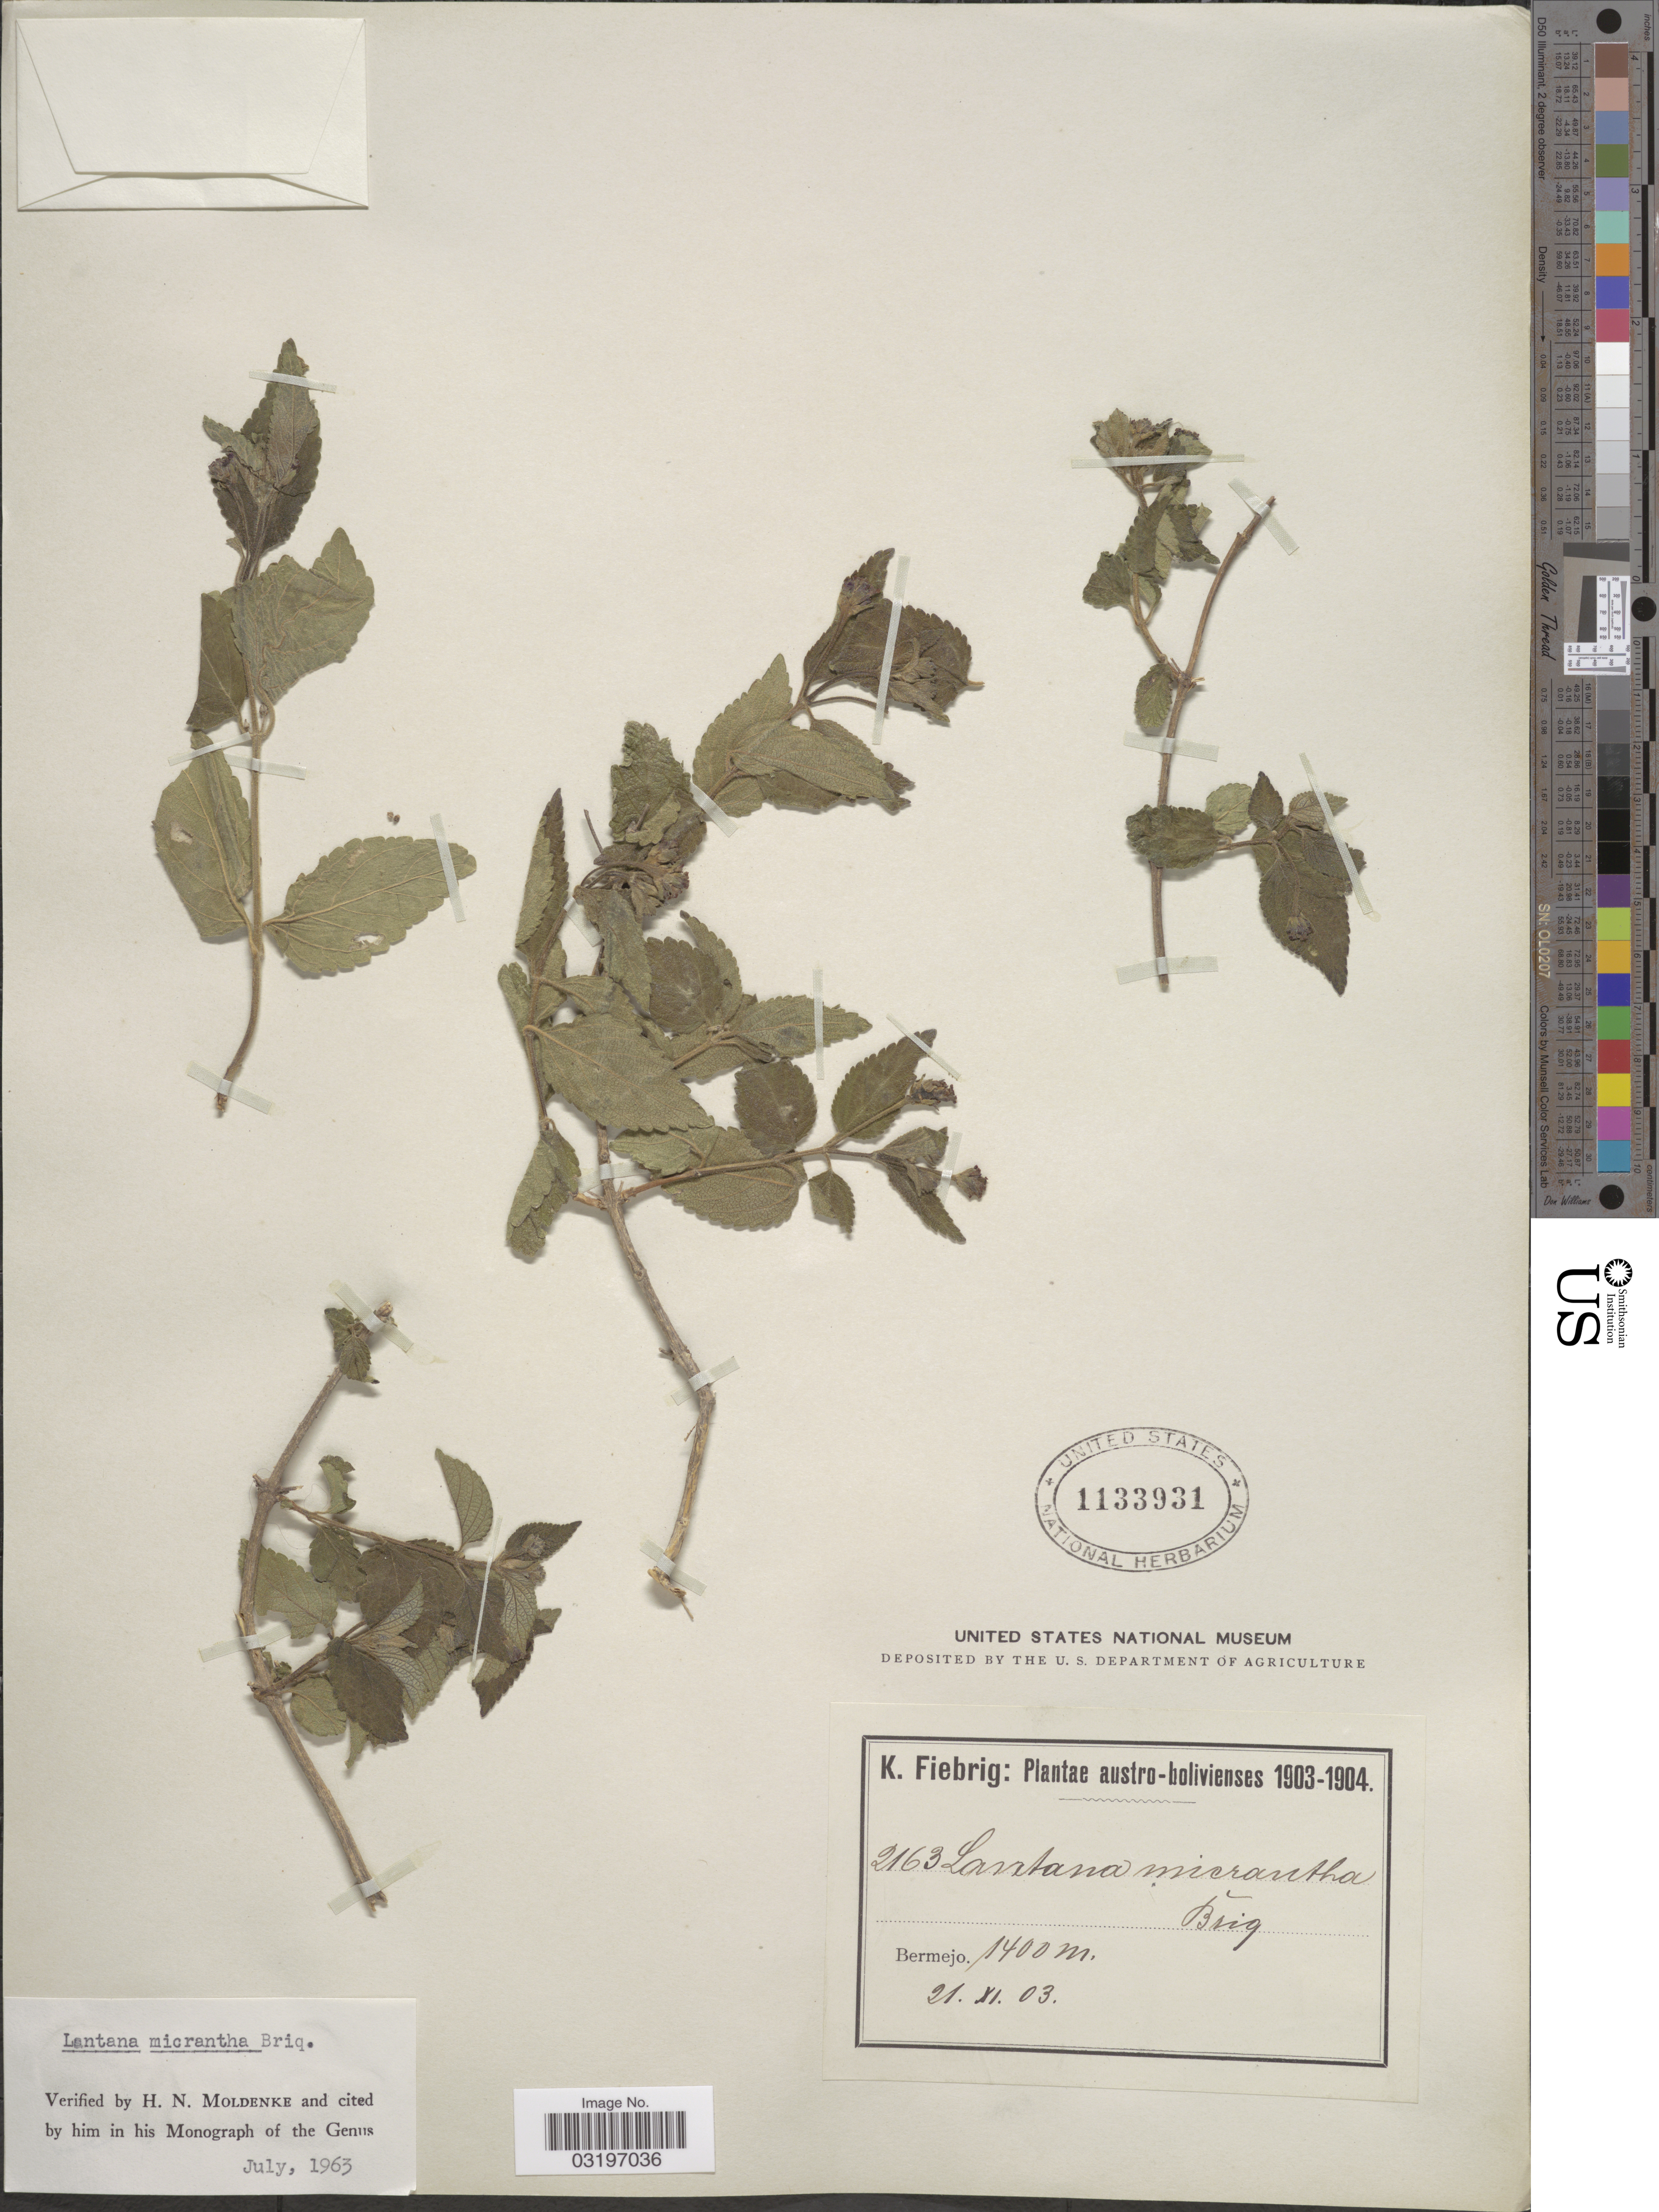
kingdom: Plantae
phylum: Tracheophyta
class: Magnoliopsida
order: Lamiales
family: Verbenaceae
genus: Lantana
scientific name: Lantana micrantha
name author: Briq.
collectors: K. Fiebrig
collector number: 2163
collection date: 1903-11-21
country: Bolivia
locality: Austro-bolivienses. Bermejo.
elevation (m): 1400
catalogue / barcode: US 1133931